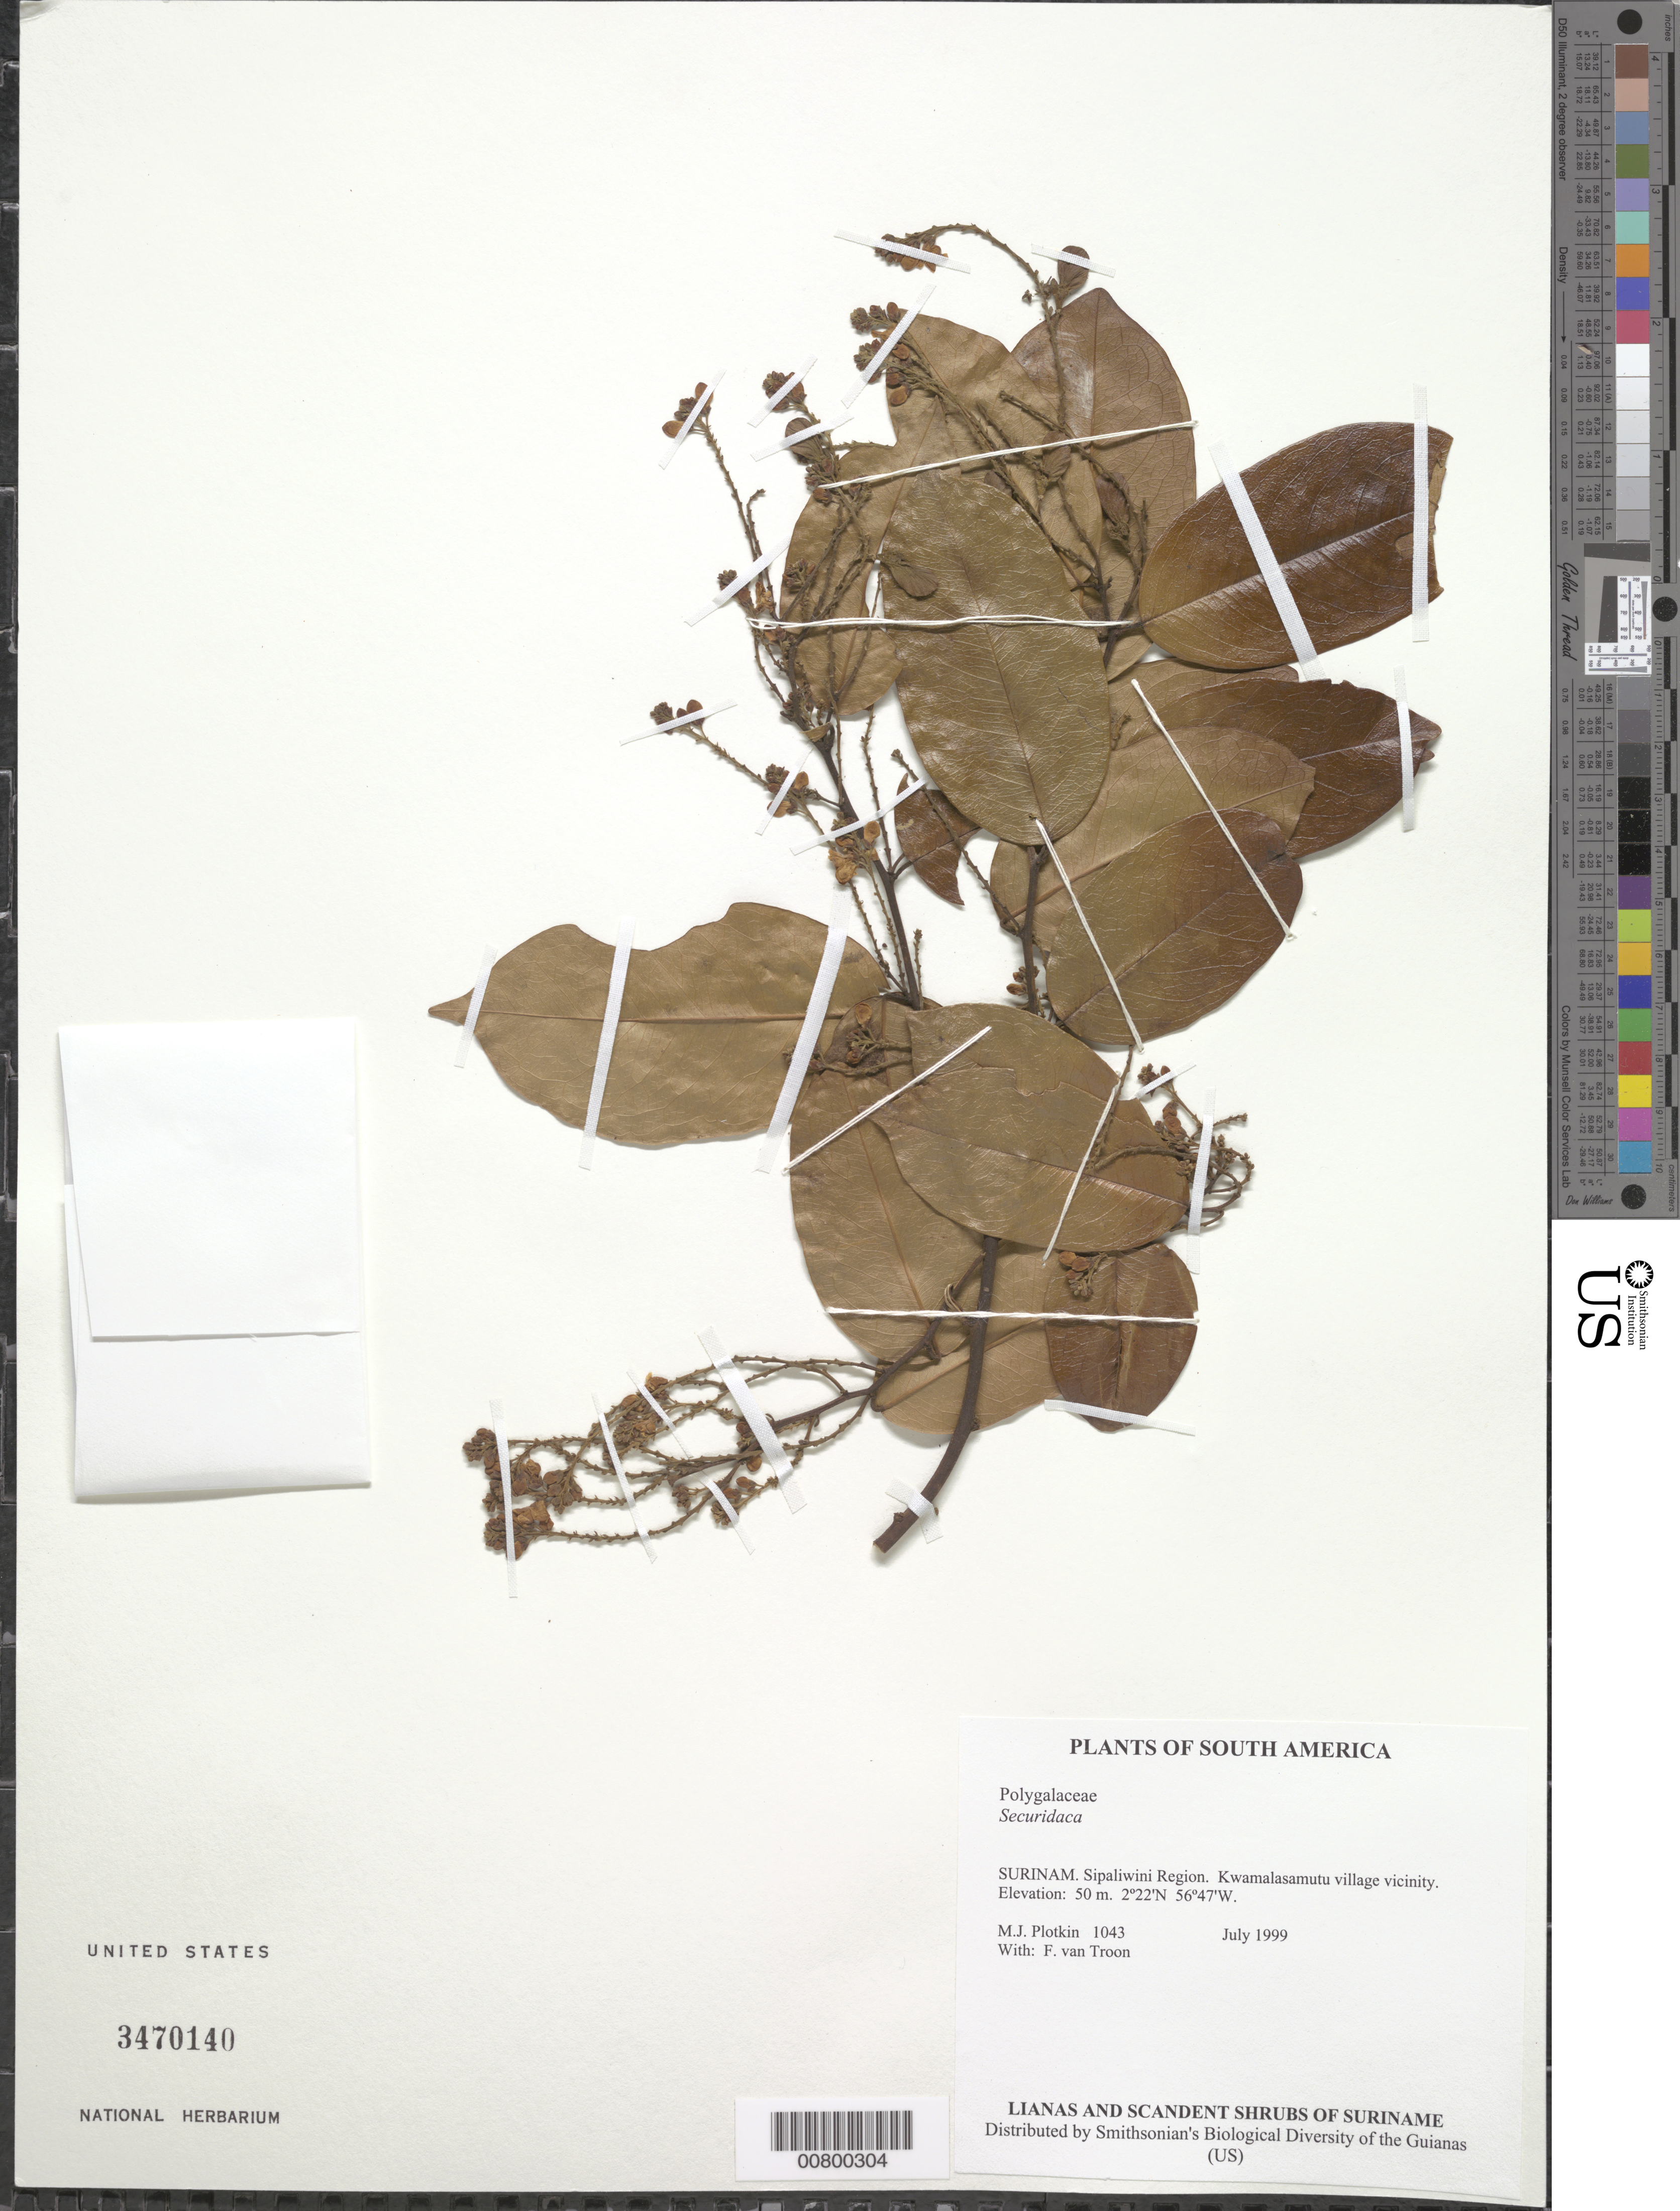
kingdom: Plantae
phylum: Tracheophyta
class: Magnoliopsida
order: Fabales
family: Polygalaceae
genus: Securidaca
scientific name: Securidaca sp.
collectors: M. Plotkin & F. Van Troon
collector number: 1043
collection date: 1999-07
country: Suriname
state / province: Sipaliwini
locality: Sipaliwini Region. Kwamalasamutu village vicinity.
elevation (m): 50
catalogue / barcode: US 3470140